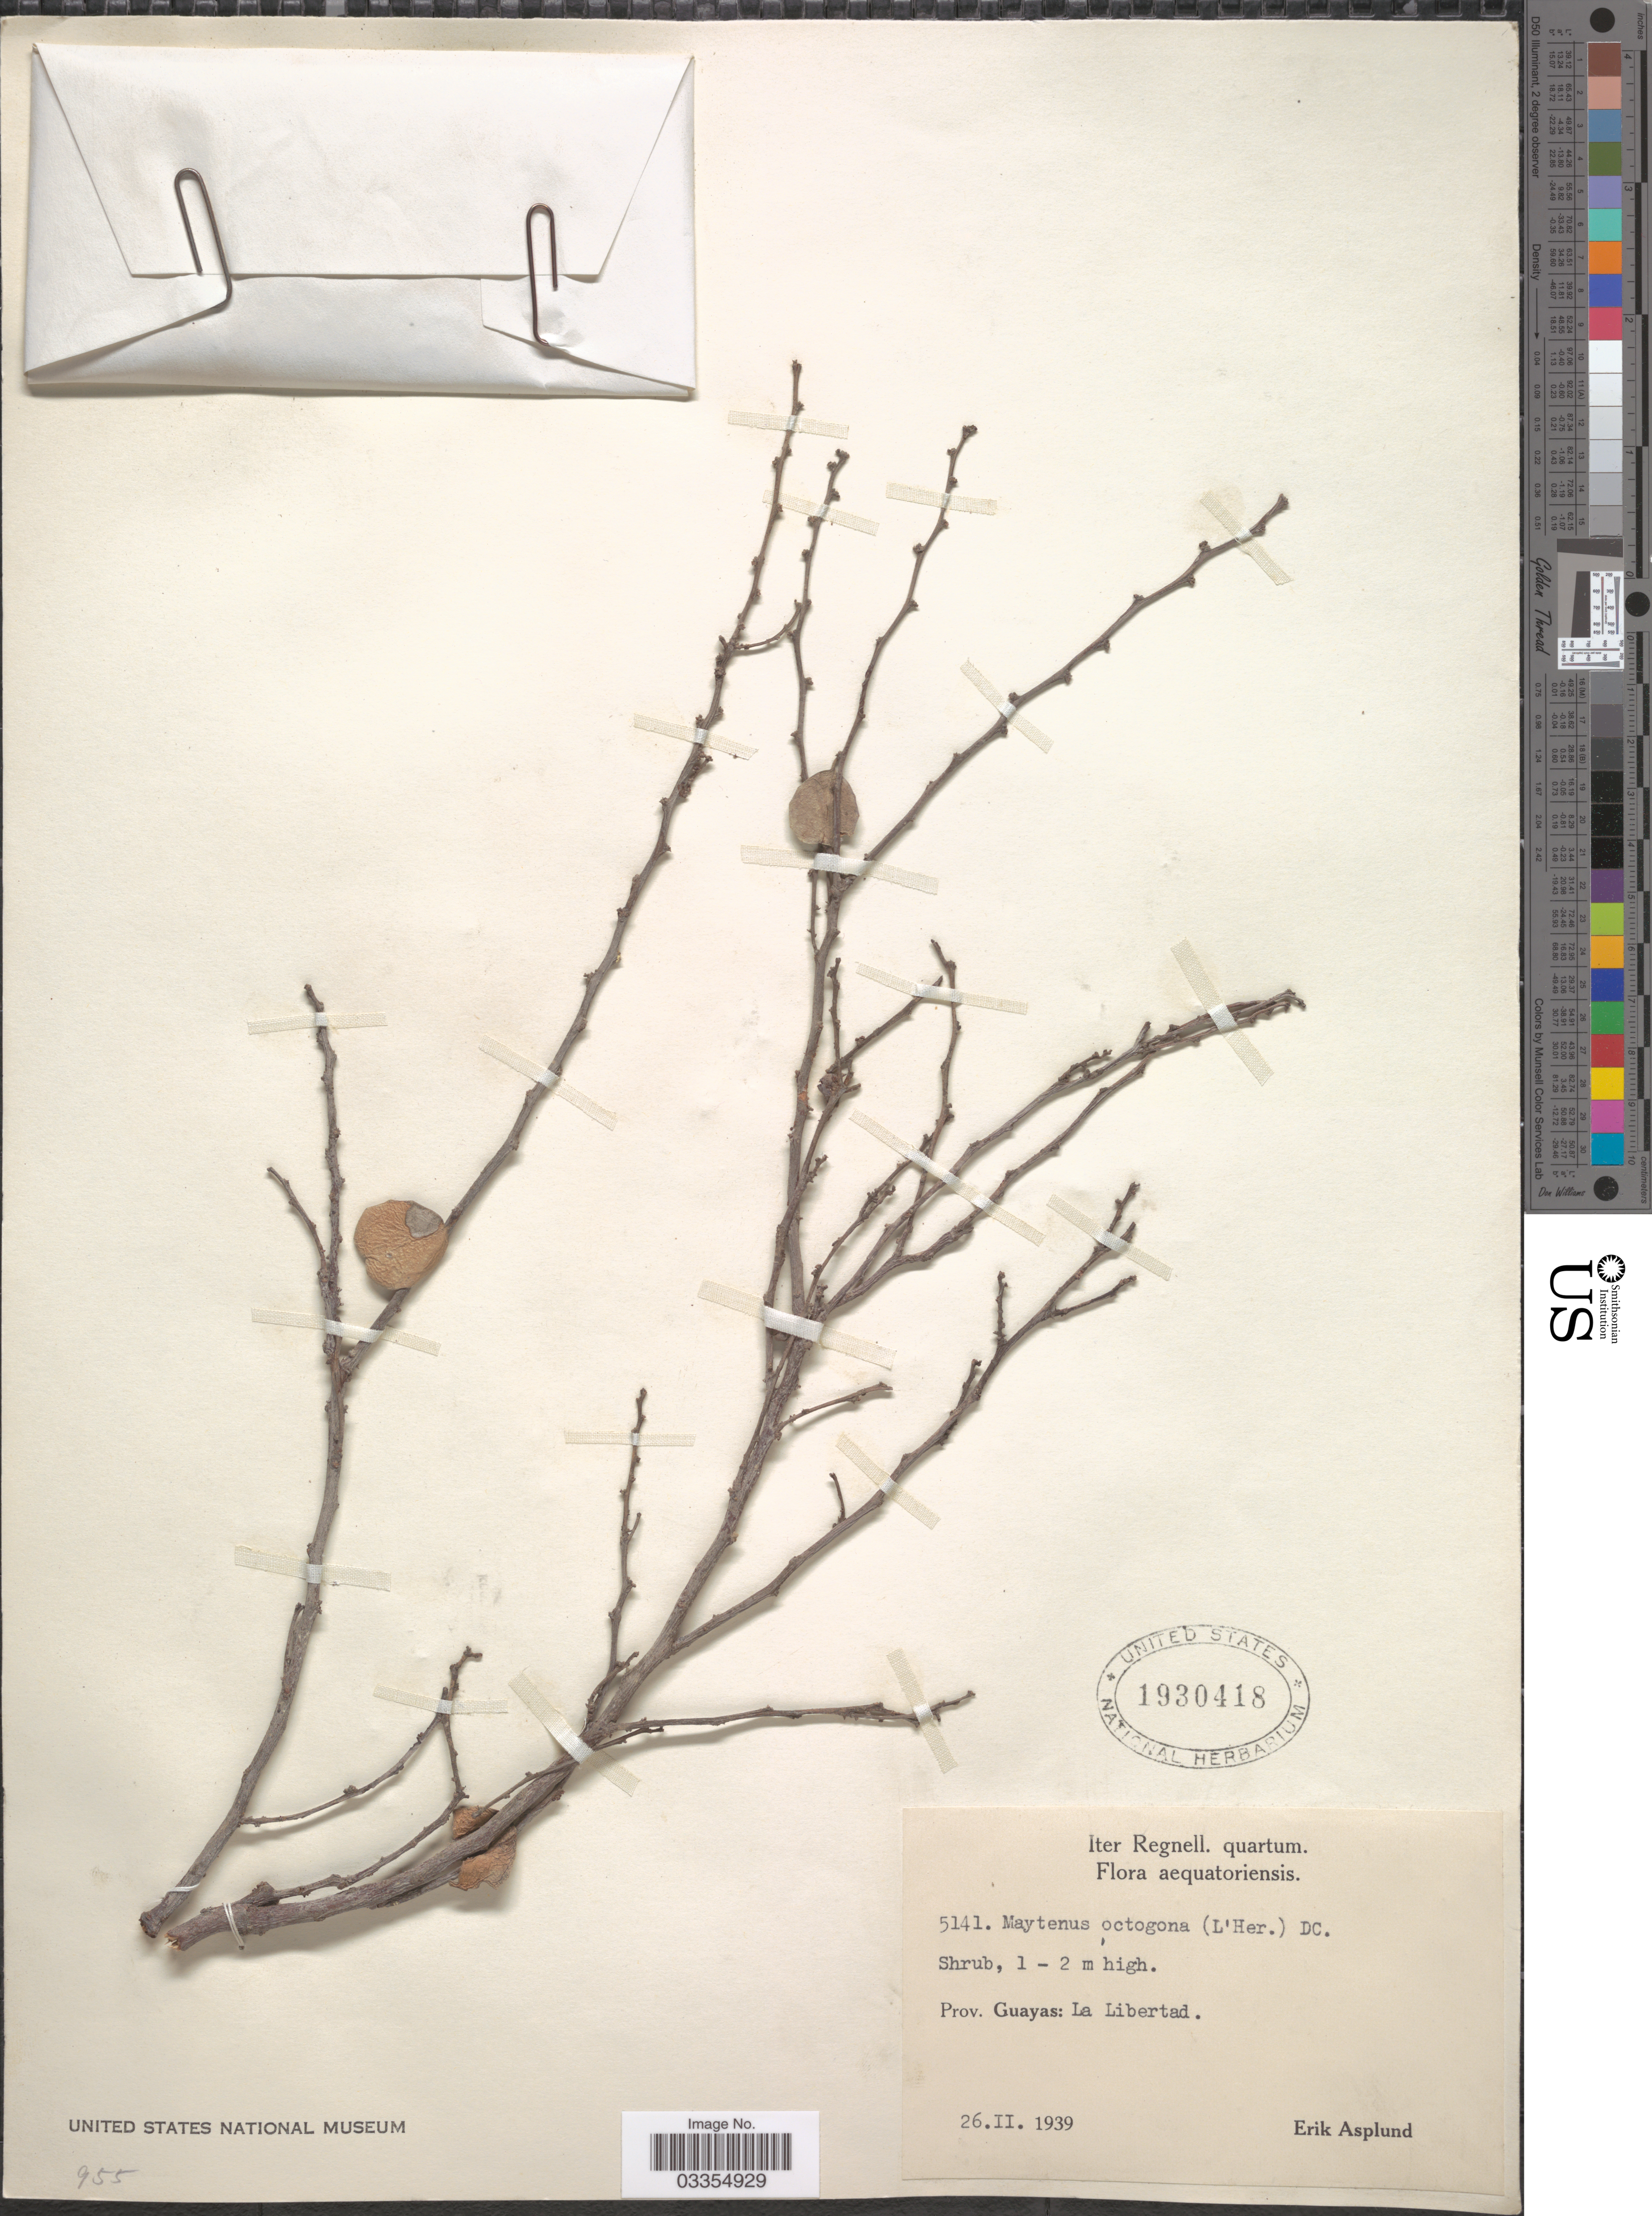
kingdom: Plantae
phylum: Tracheophyta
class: Magnoliopsida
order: Celastrales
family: Celastraceae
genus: Tricerma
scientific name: Tricerma orbiculare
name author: (Humb. & Bonpl. ex Schult.) Lundell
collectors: E. Asplund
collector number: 5141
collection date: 1939-02-26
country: Ecuador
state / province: Guayas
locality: La Libertad.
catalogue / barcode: US 1930418